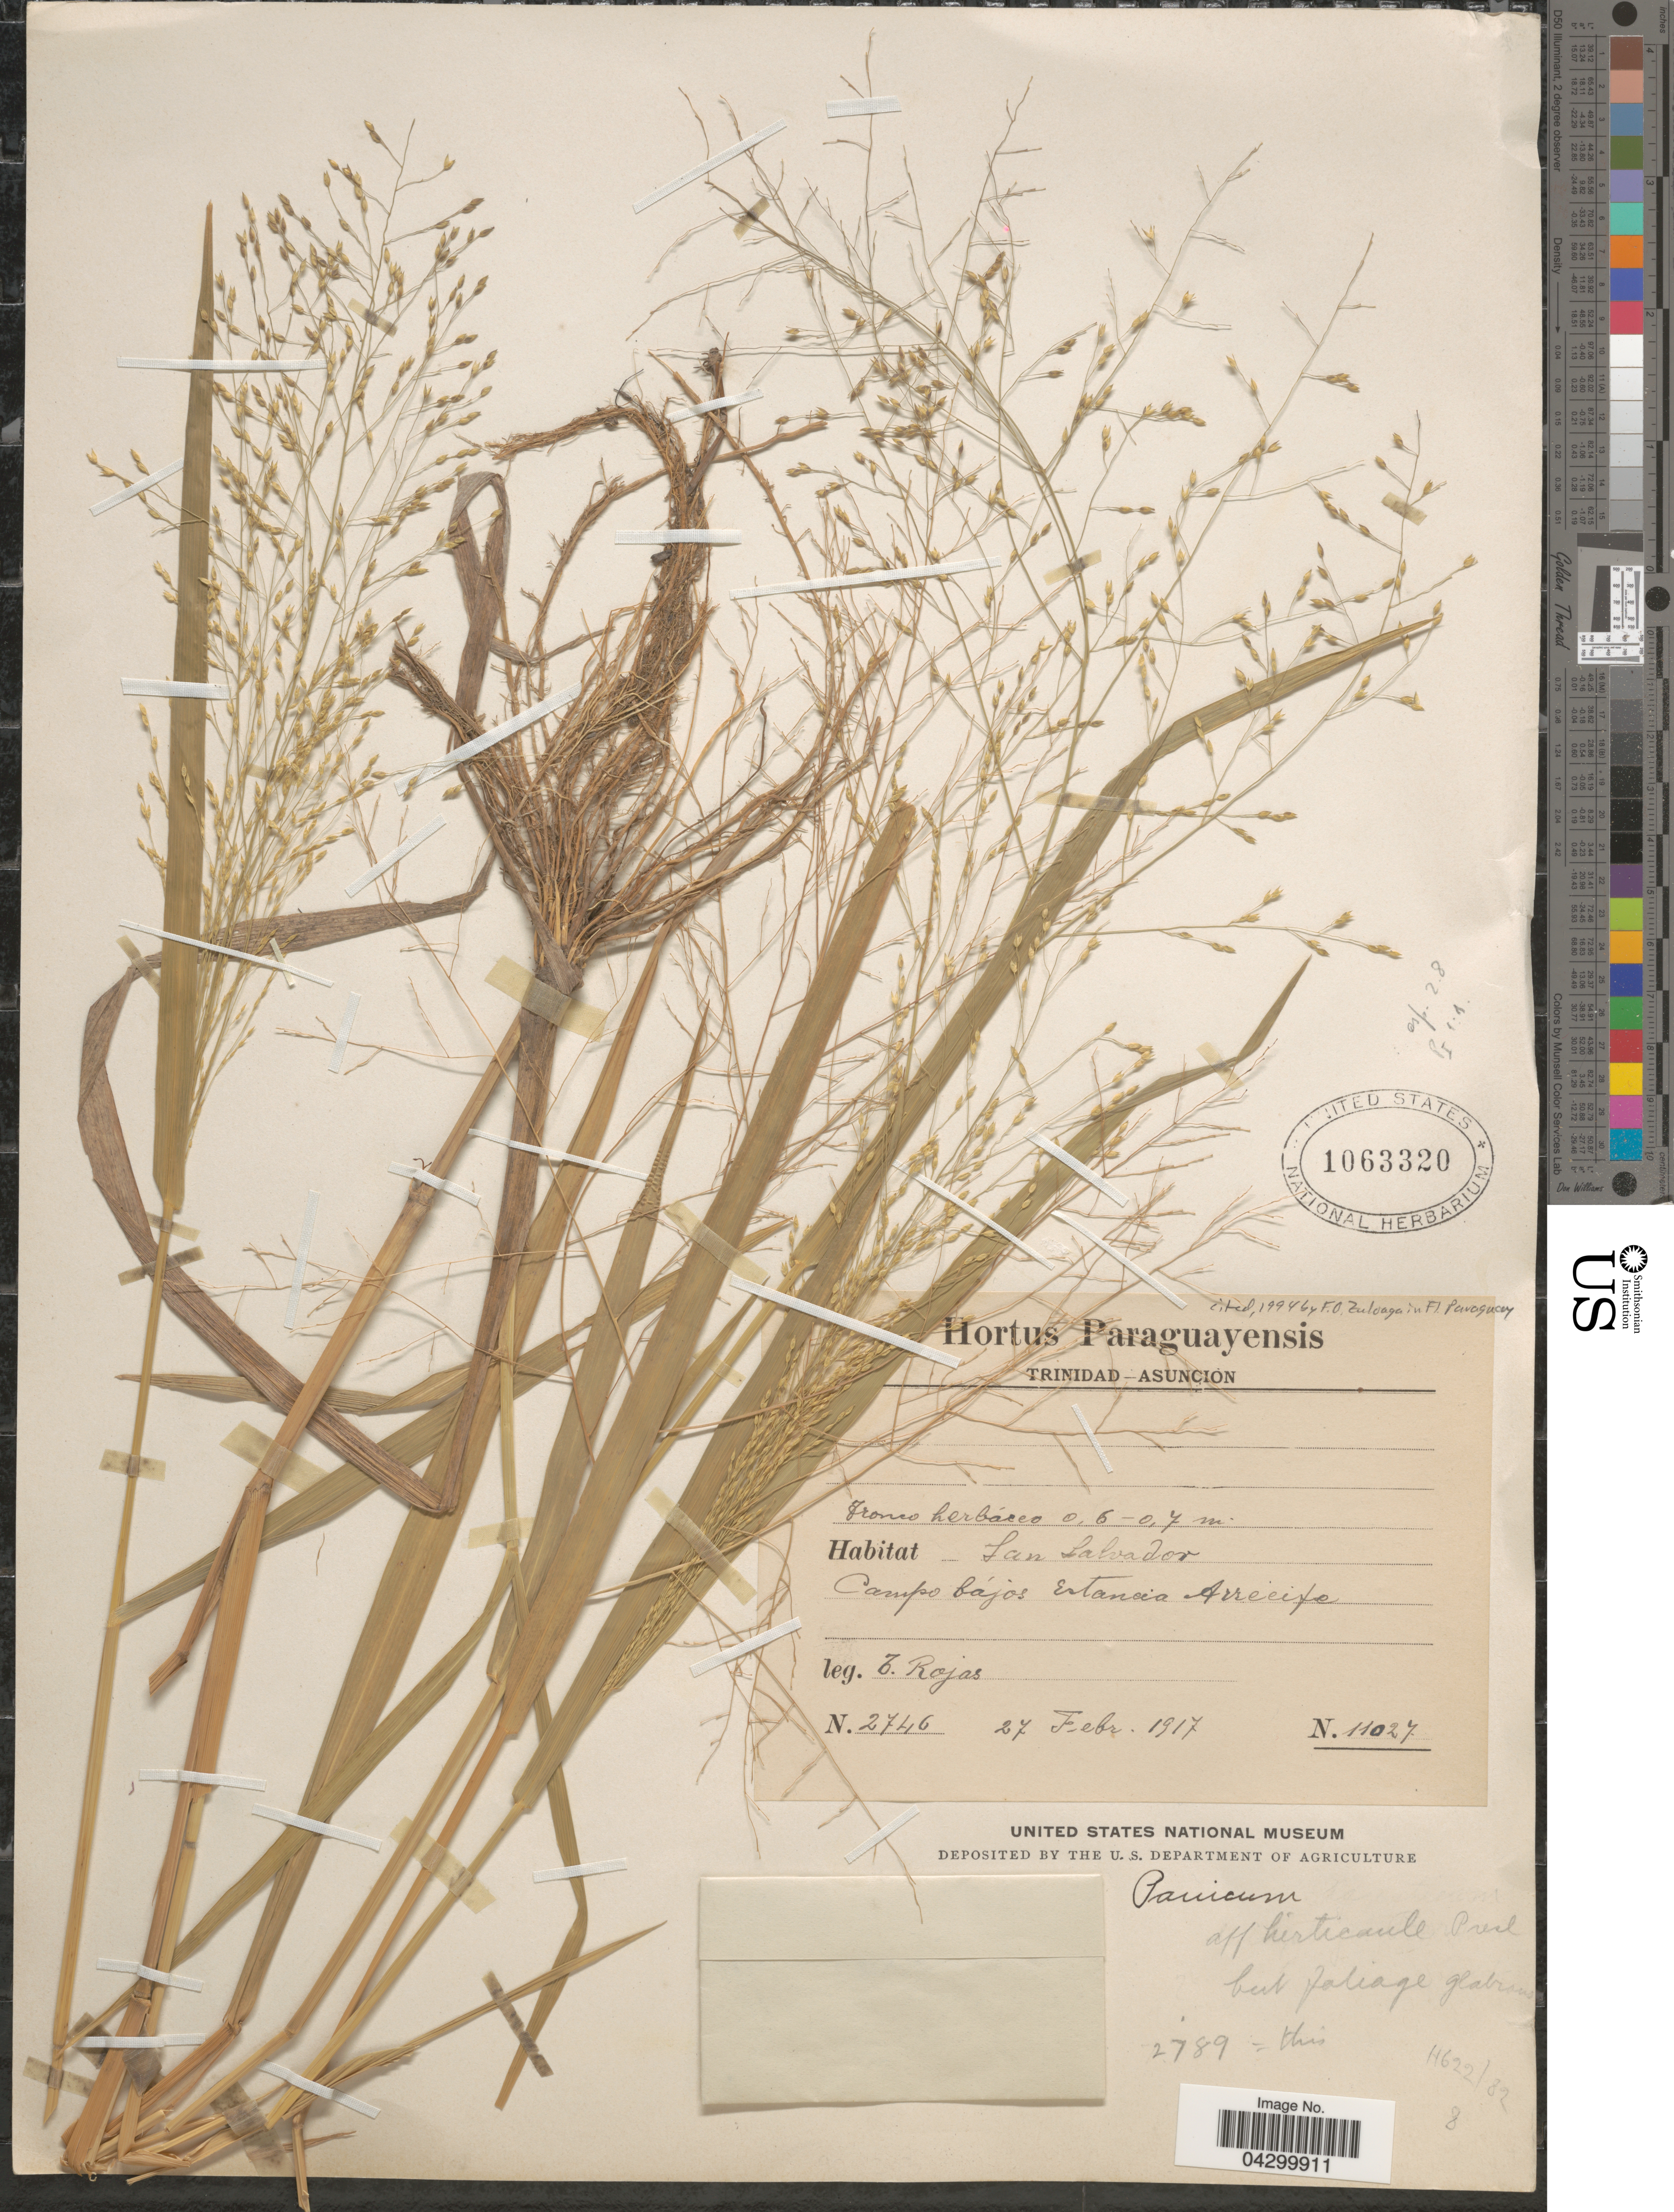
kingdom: Plantae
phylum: Tracheophyta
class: Liliopsida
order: Poales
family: Poaceae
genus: Panicum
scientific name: Panicum hirticaule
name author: J. Presl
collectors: T. Rojas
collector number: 2746/11027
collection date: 1917-02-27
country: Paraguay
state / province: Asuncion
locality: Trinidad. San Salvador. Campo bájos. Estancia Arrecife.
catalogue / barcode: US 1063320